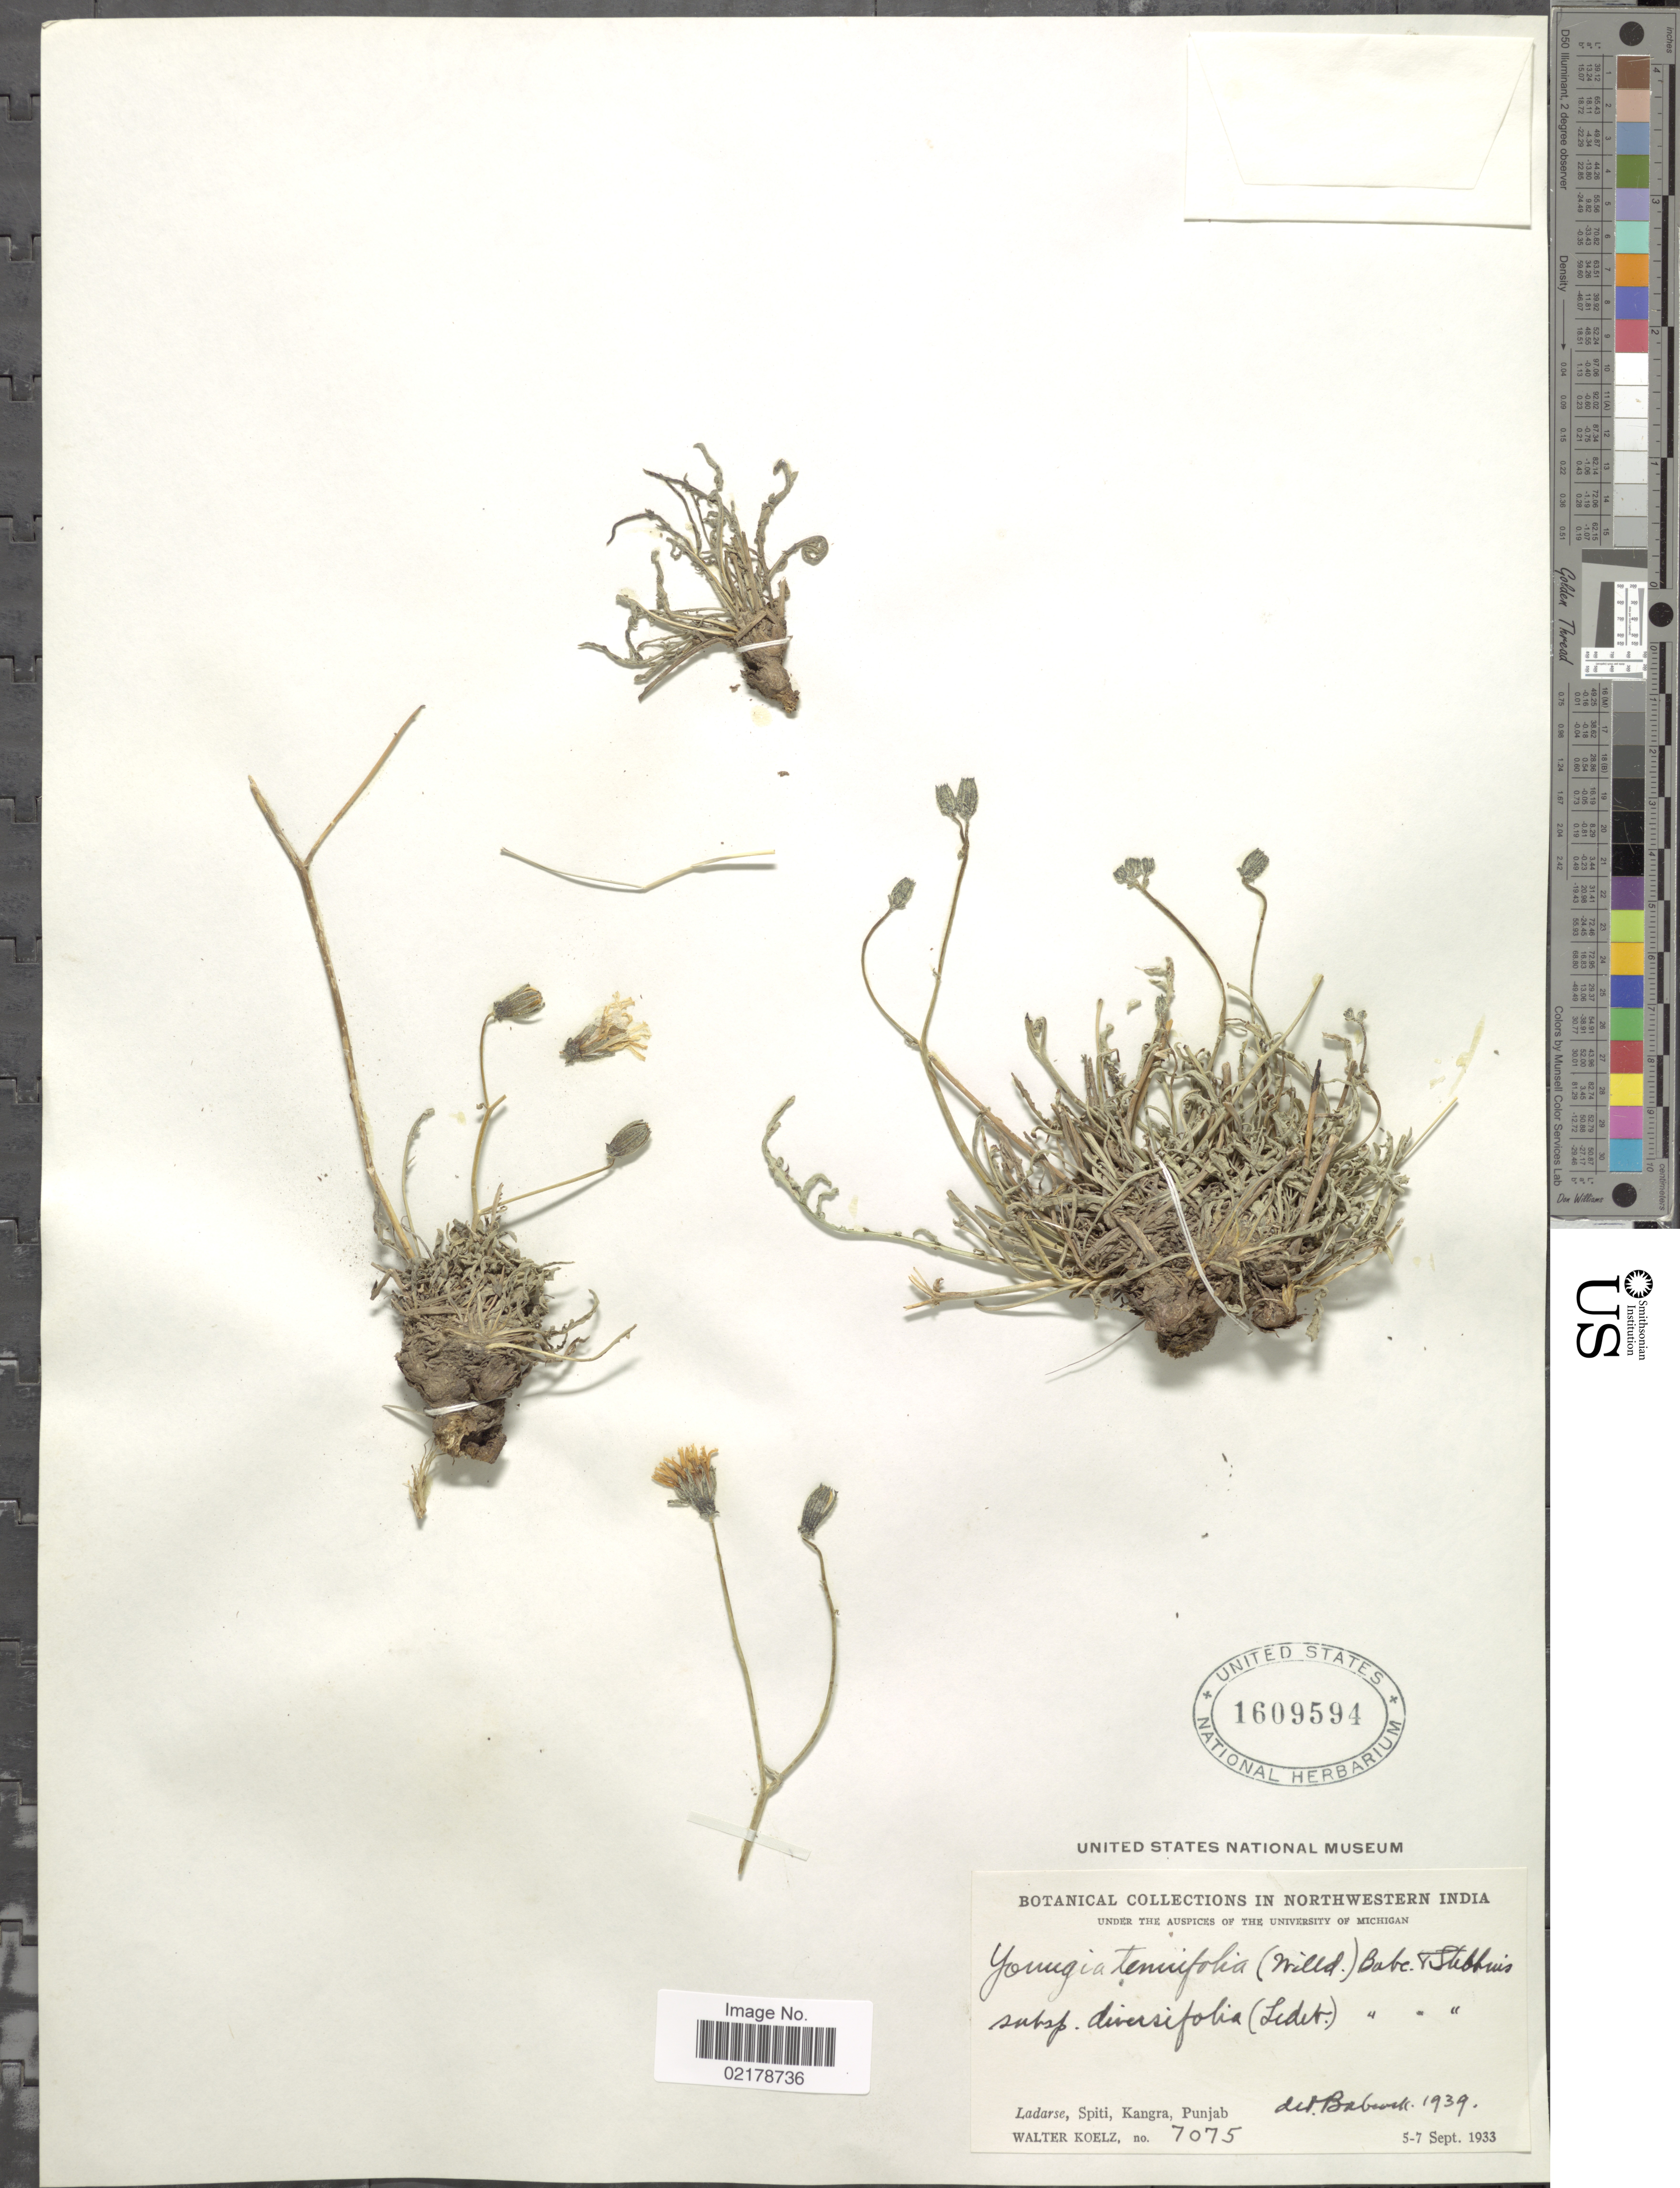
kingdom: Plantae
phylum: Tracheophyta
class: Magnoliopsida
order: Asterales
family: Asteraceae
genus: Crepidiastrum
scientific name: Crepidiastrum tenuifolium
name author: (Willd.) Sennikov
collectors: W. N. Koelz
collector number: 7075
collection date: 1933-09-05/1933-09-07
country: India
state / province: Himachal Pradesh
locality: Northwestern India. Ladarse, Spiti, Kangra, Punjab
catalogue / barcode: US 1609594